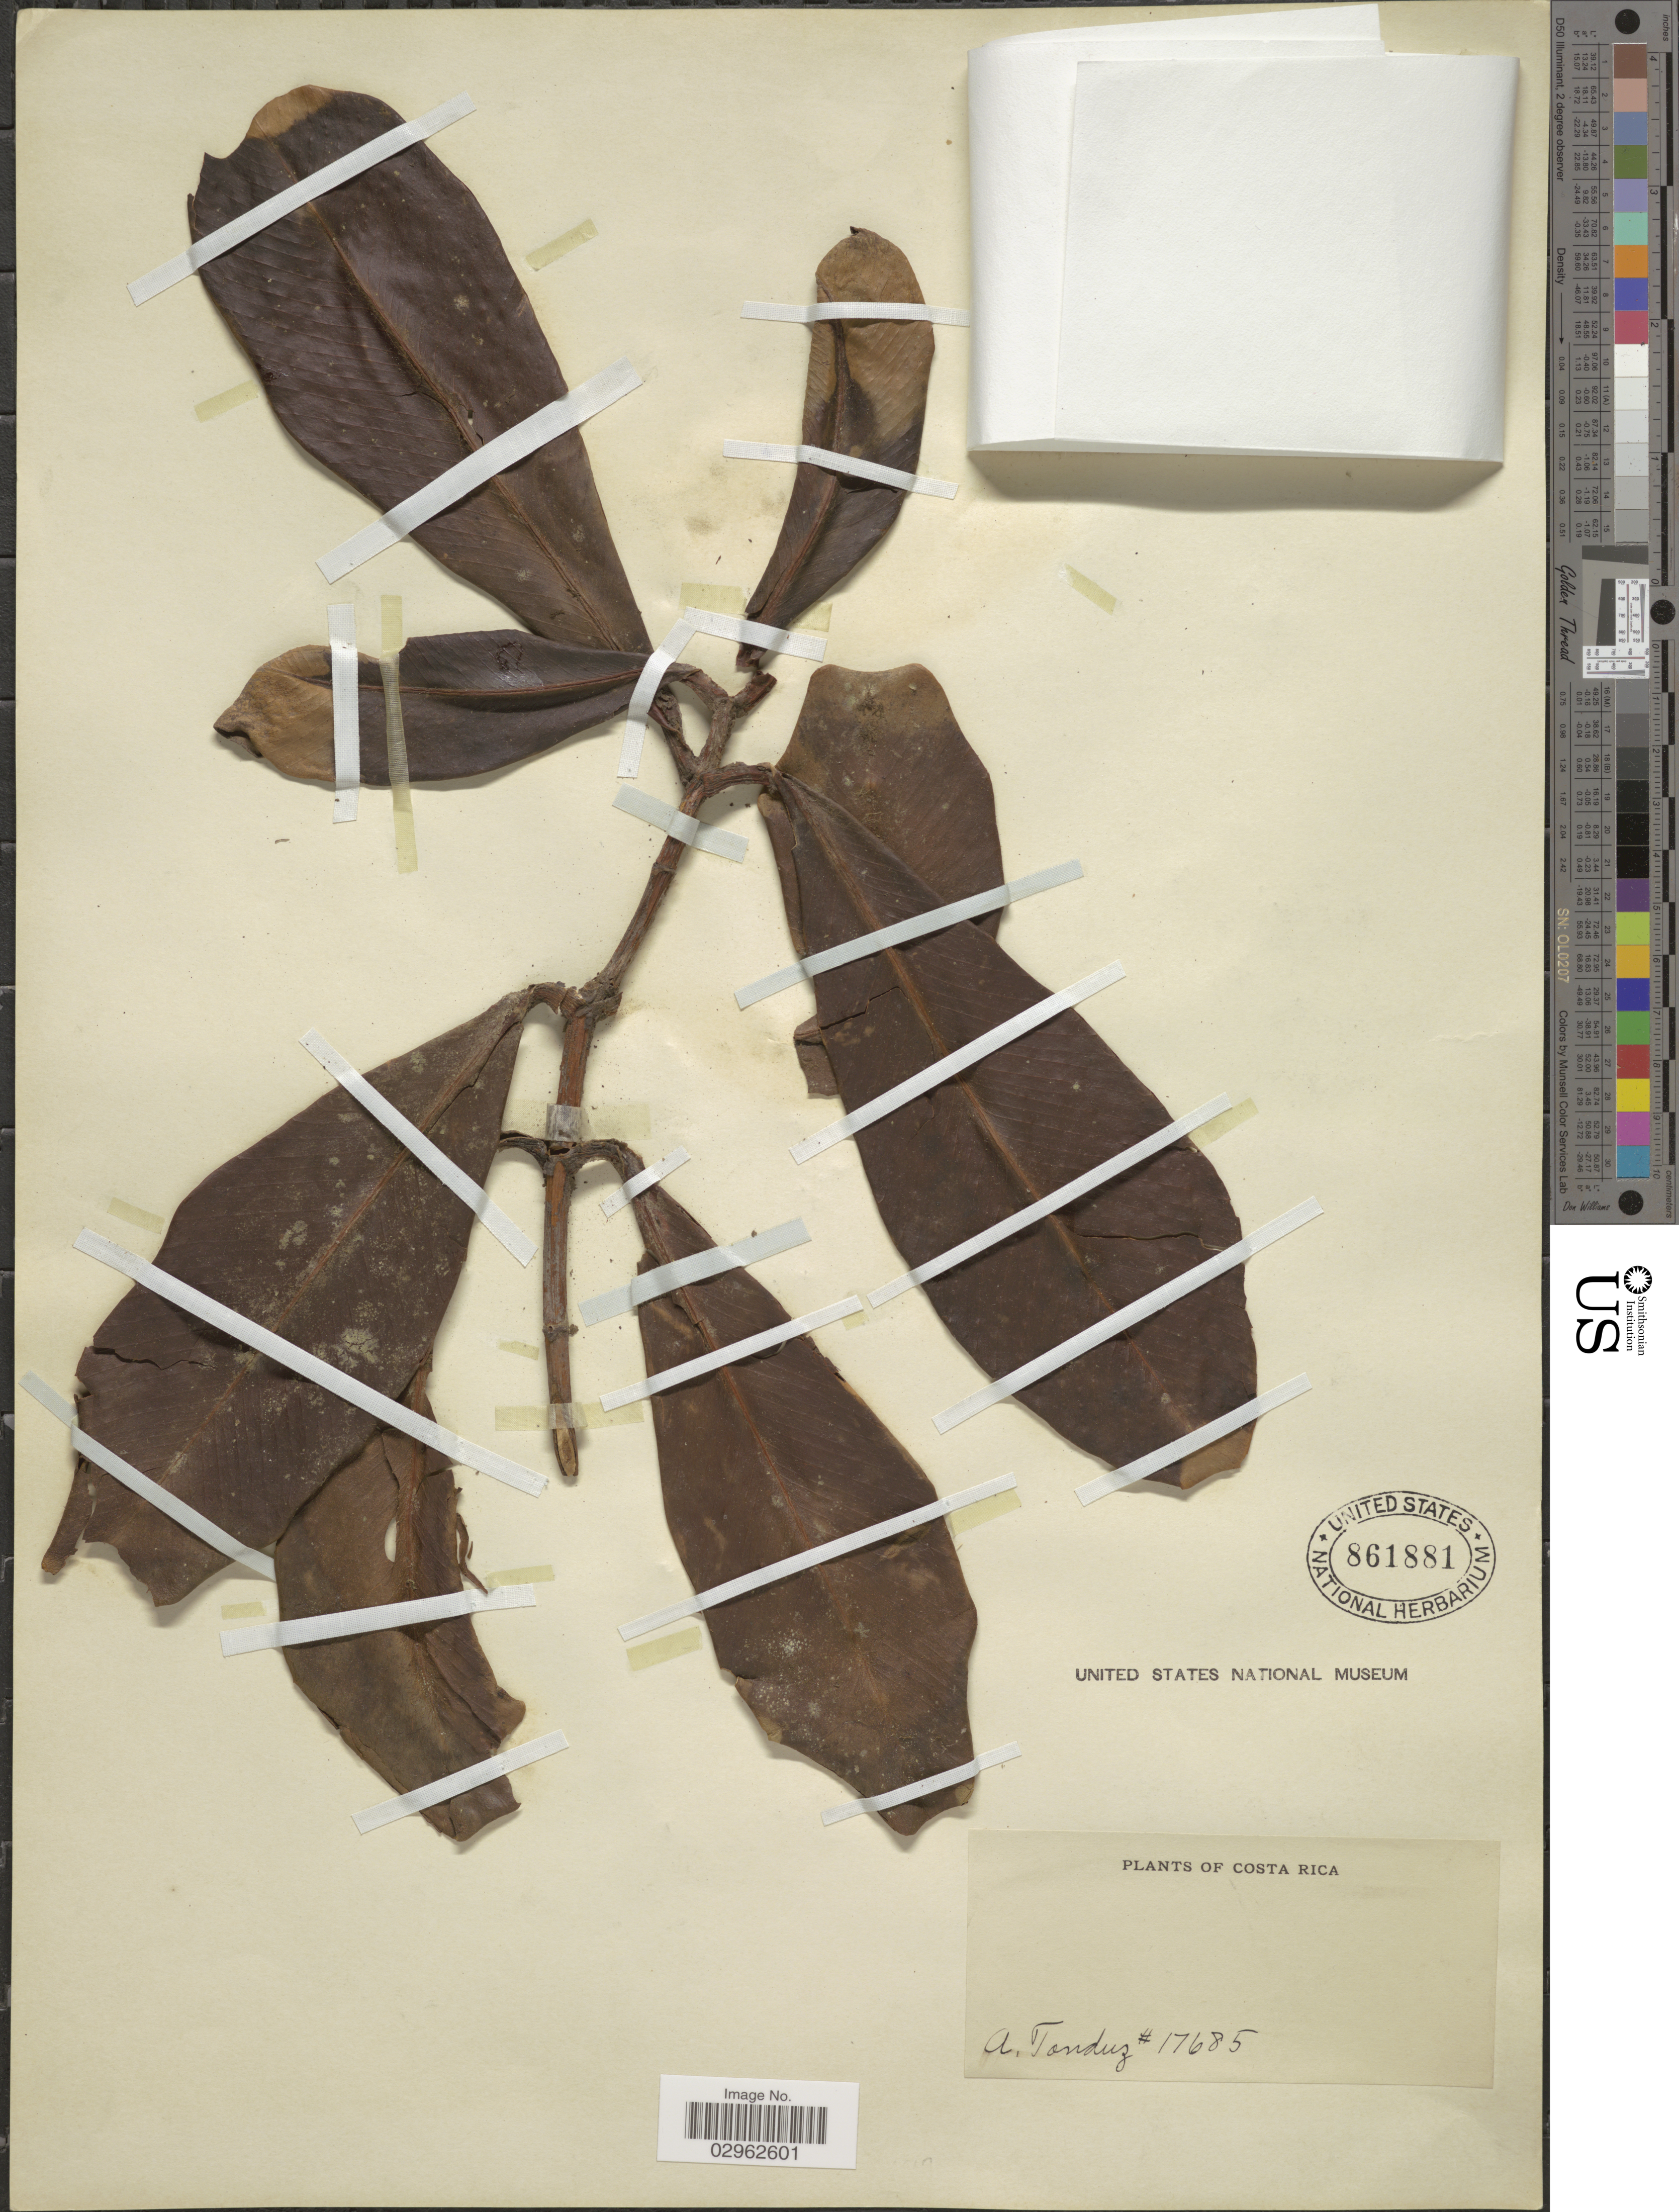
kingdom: Plantae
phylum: Tracheophyta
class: Magnoliopsida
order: Malpighiales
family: Clusiaceae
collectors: A. Tonduz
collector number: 17685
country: Costa Rica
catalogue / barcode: US 861881